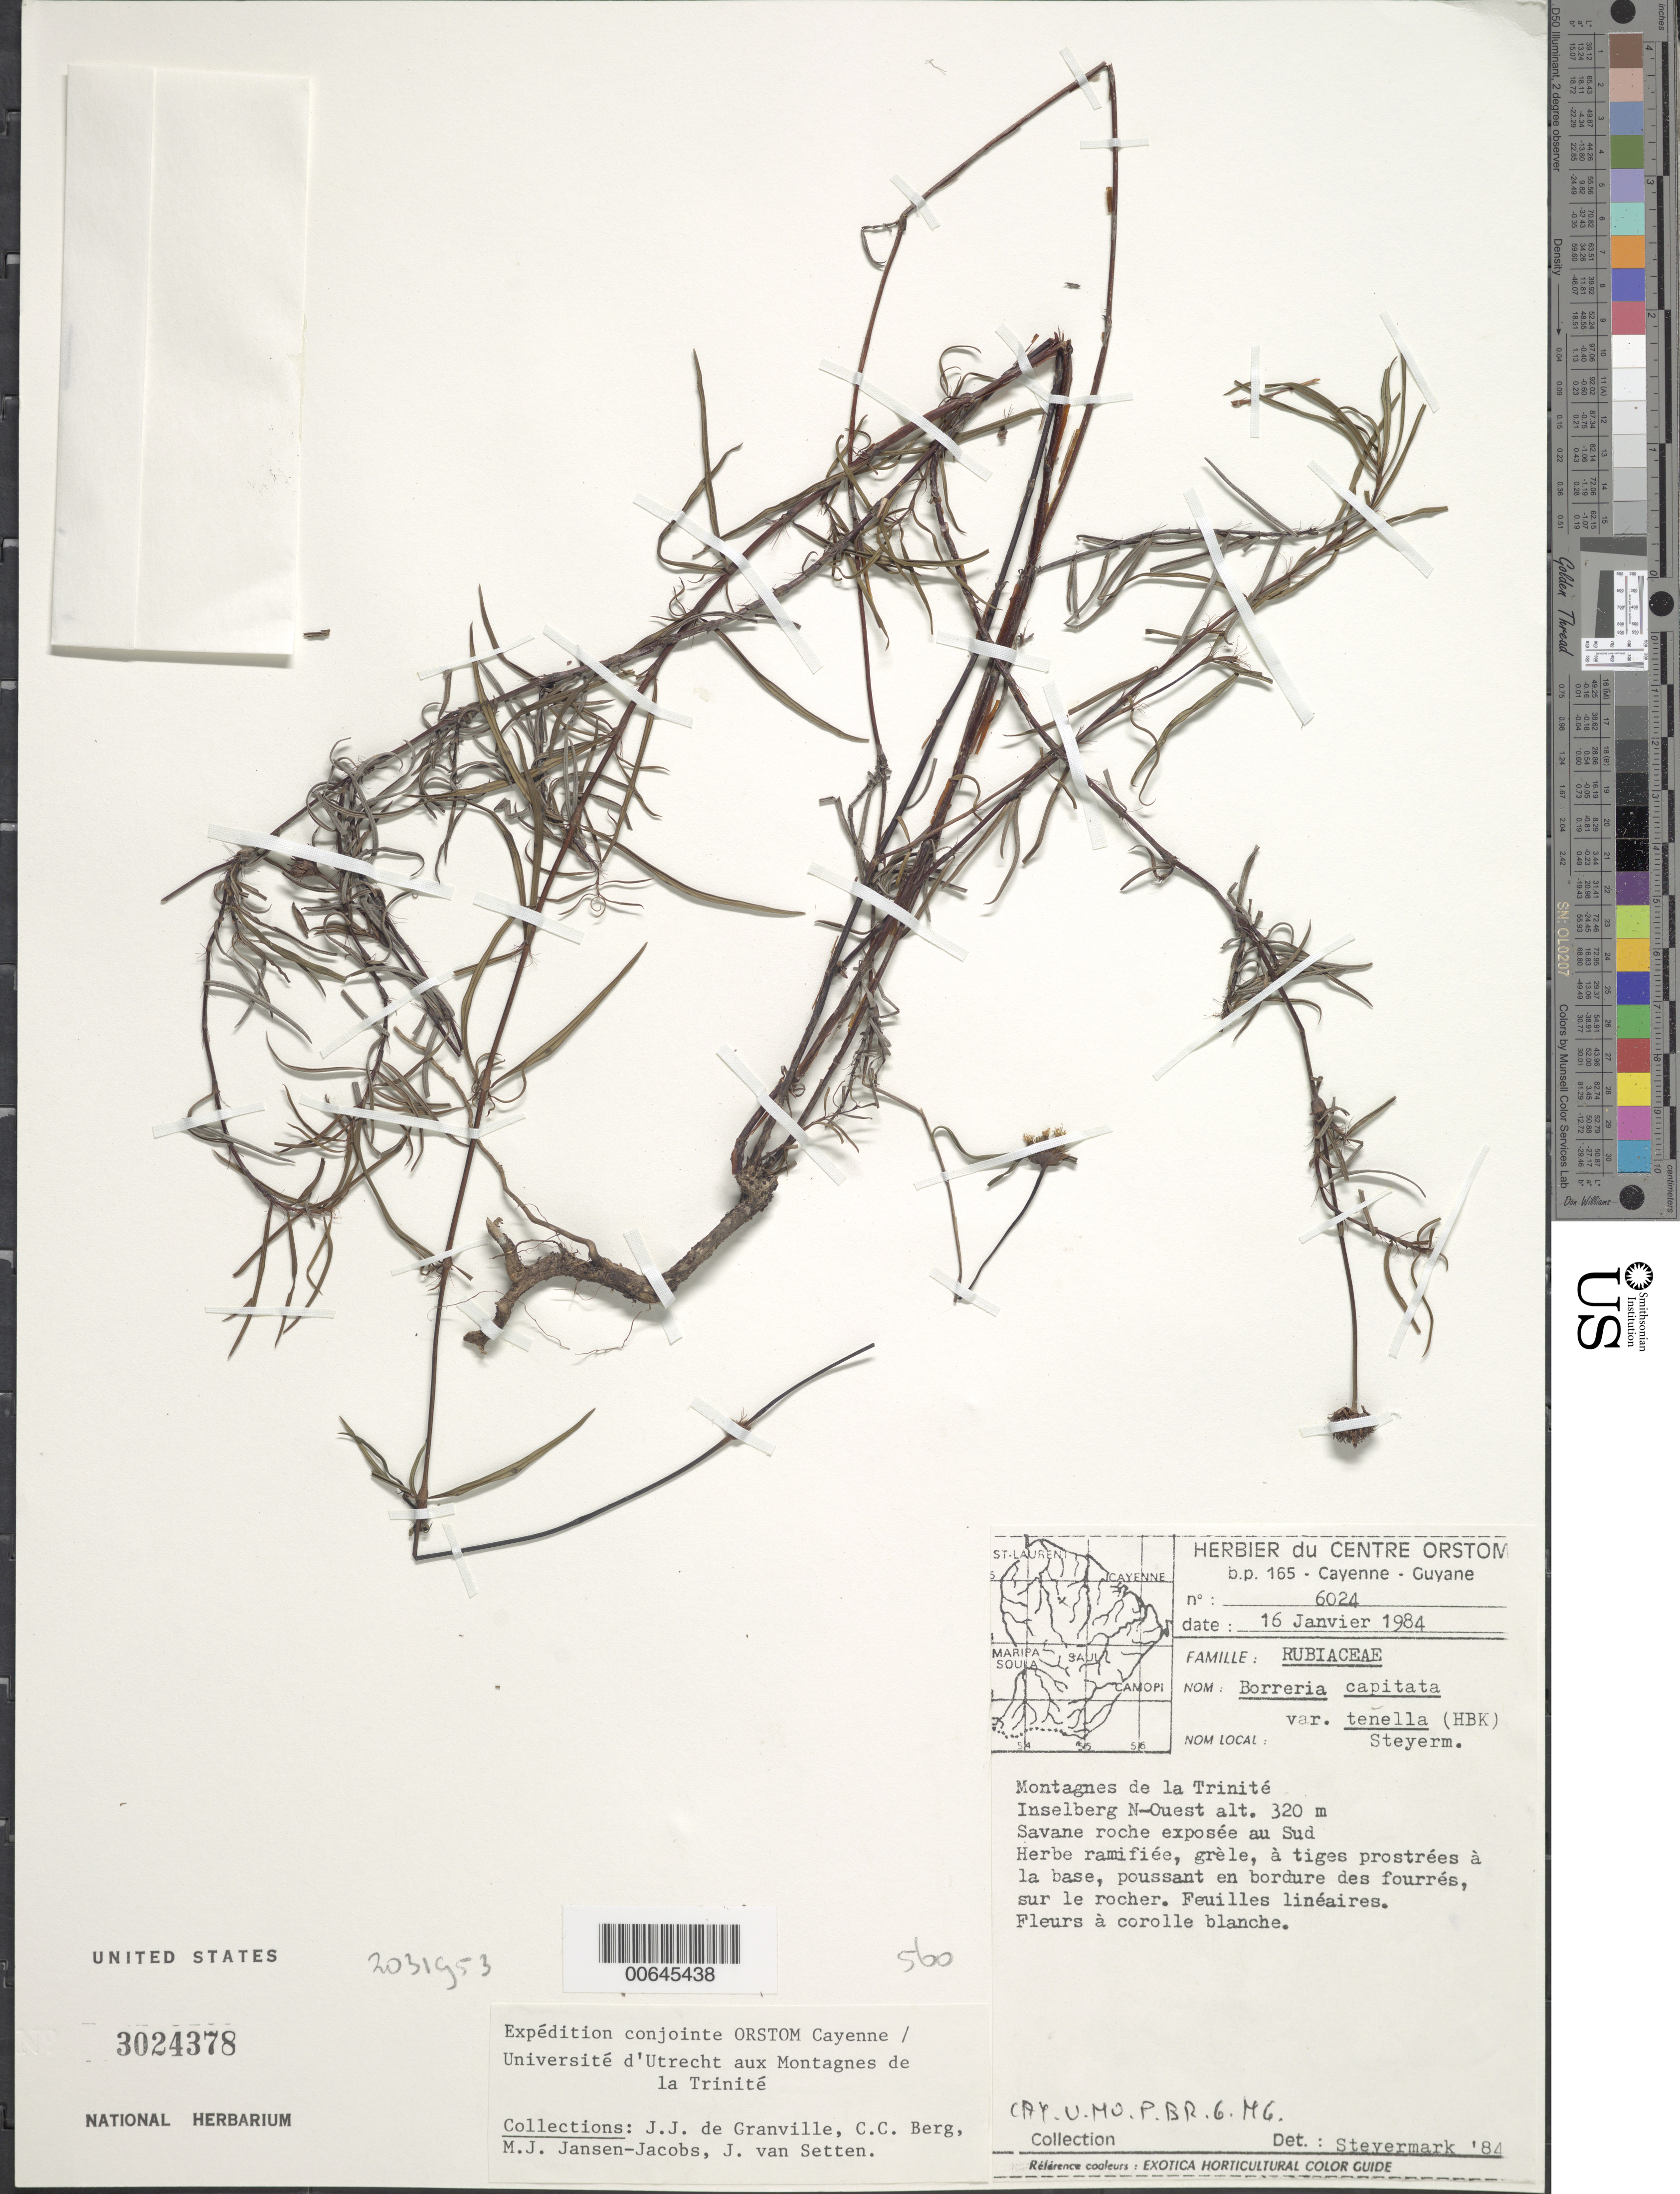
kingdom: Plantae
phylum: Tracheophyta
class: Magnoliopsida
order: Gentianales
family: Rubiaceae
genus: Spermacoce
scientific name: Spermacoce capitata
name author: Ruiz & Pav.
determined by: Delprete, P. G., Herb. de Guyane Cay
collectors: J.-J. de Granville, C. C. Berg, M. J. Jansen-Jacobs & J. van Setten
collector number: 6024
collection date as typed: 16-Jan-84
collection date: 1984-01-16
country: French Guiana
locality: Montagnes de la Trinité, inselberg NW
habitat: Savane roche exposee au Sud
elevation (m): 320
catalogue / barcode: US 3024378